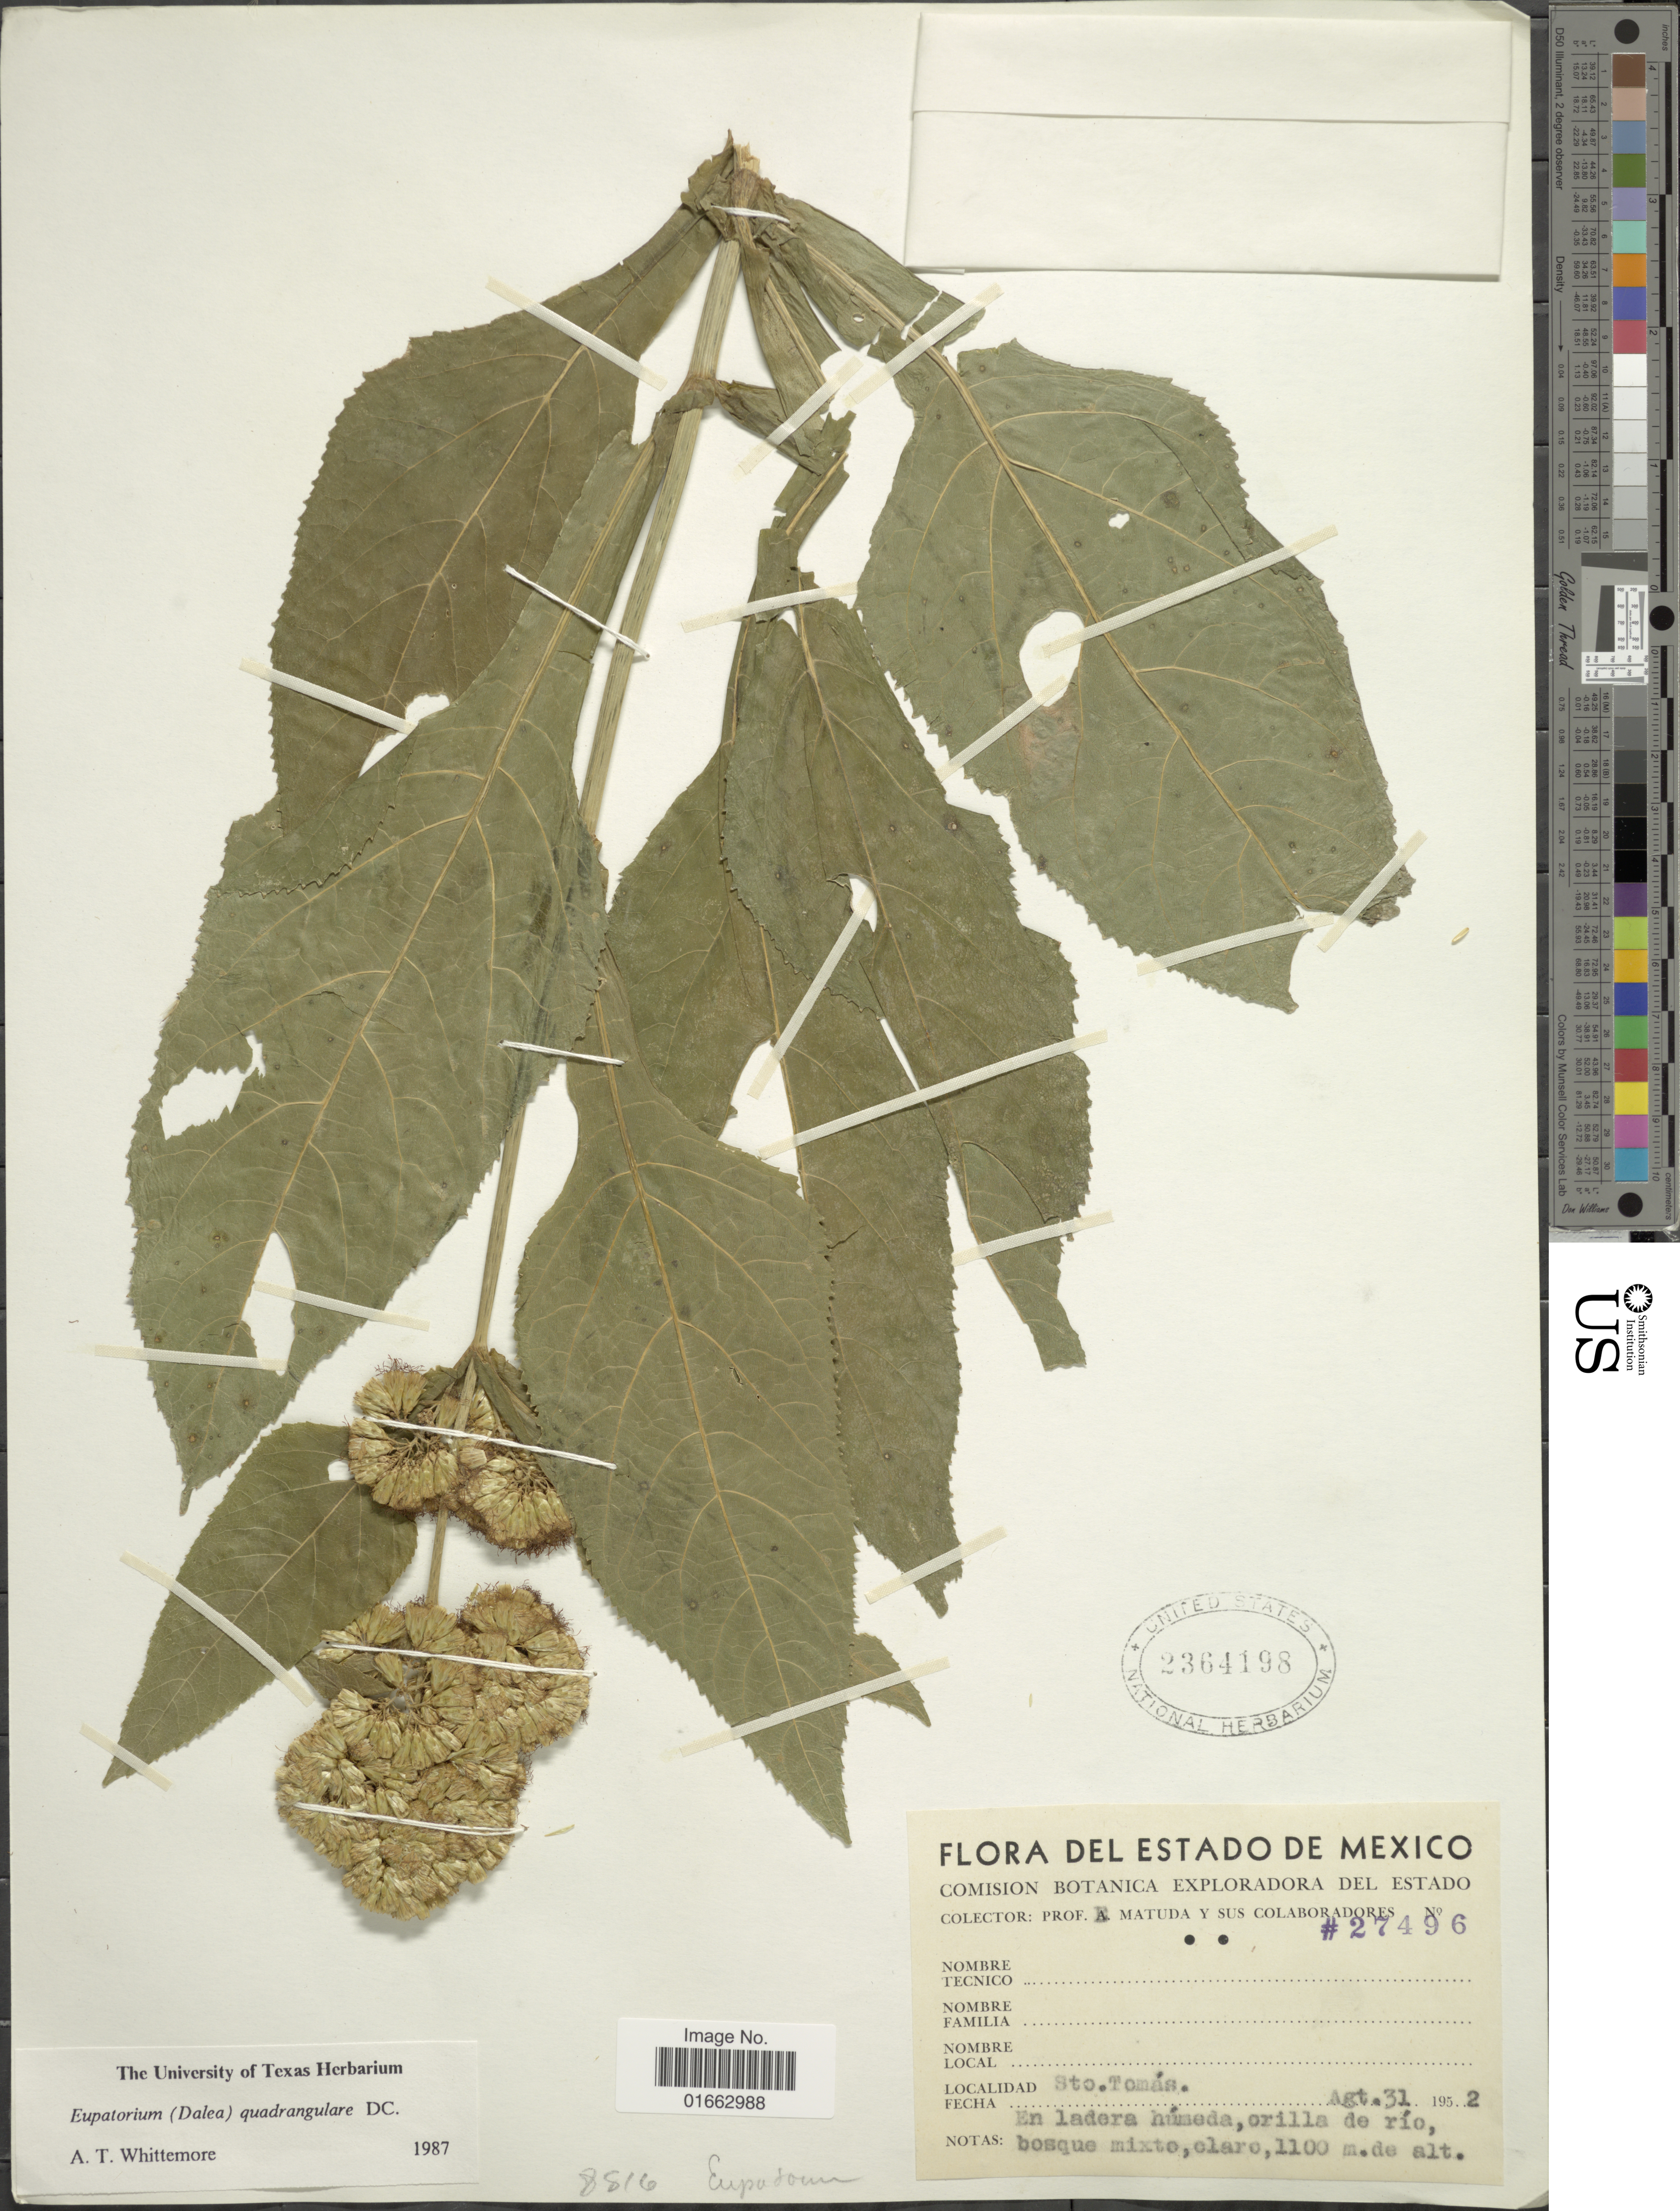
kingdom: Plantae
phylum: Tracheophyta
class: Magnoliopsida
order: Asterales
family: Asteraceae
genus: Critonia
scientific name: Critonia quadrangularis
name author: (DC.) R.M. King & H. Rob.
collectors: E. Matuda & et al.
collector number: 27496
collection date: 1952-08-31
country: Mexico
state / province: México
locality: Sto, Tomás, en ladera húmeda, orilla de río, bosque mixto, claro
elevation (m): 1100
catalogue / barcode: US 2364198